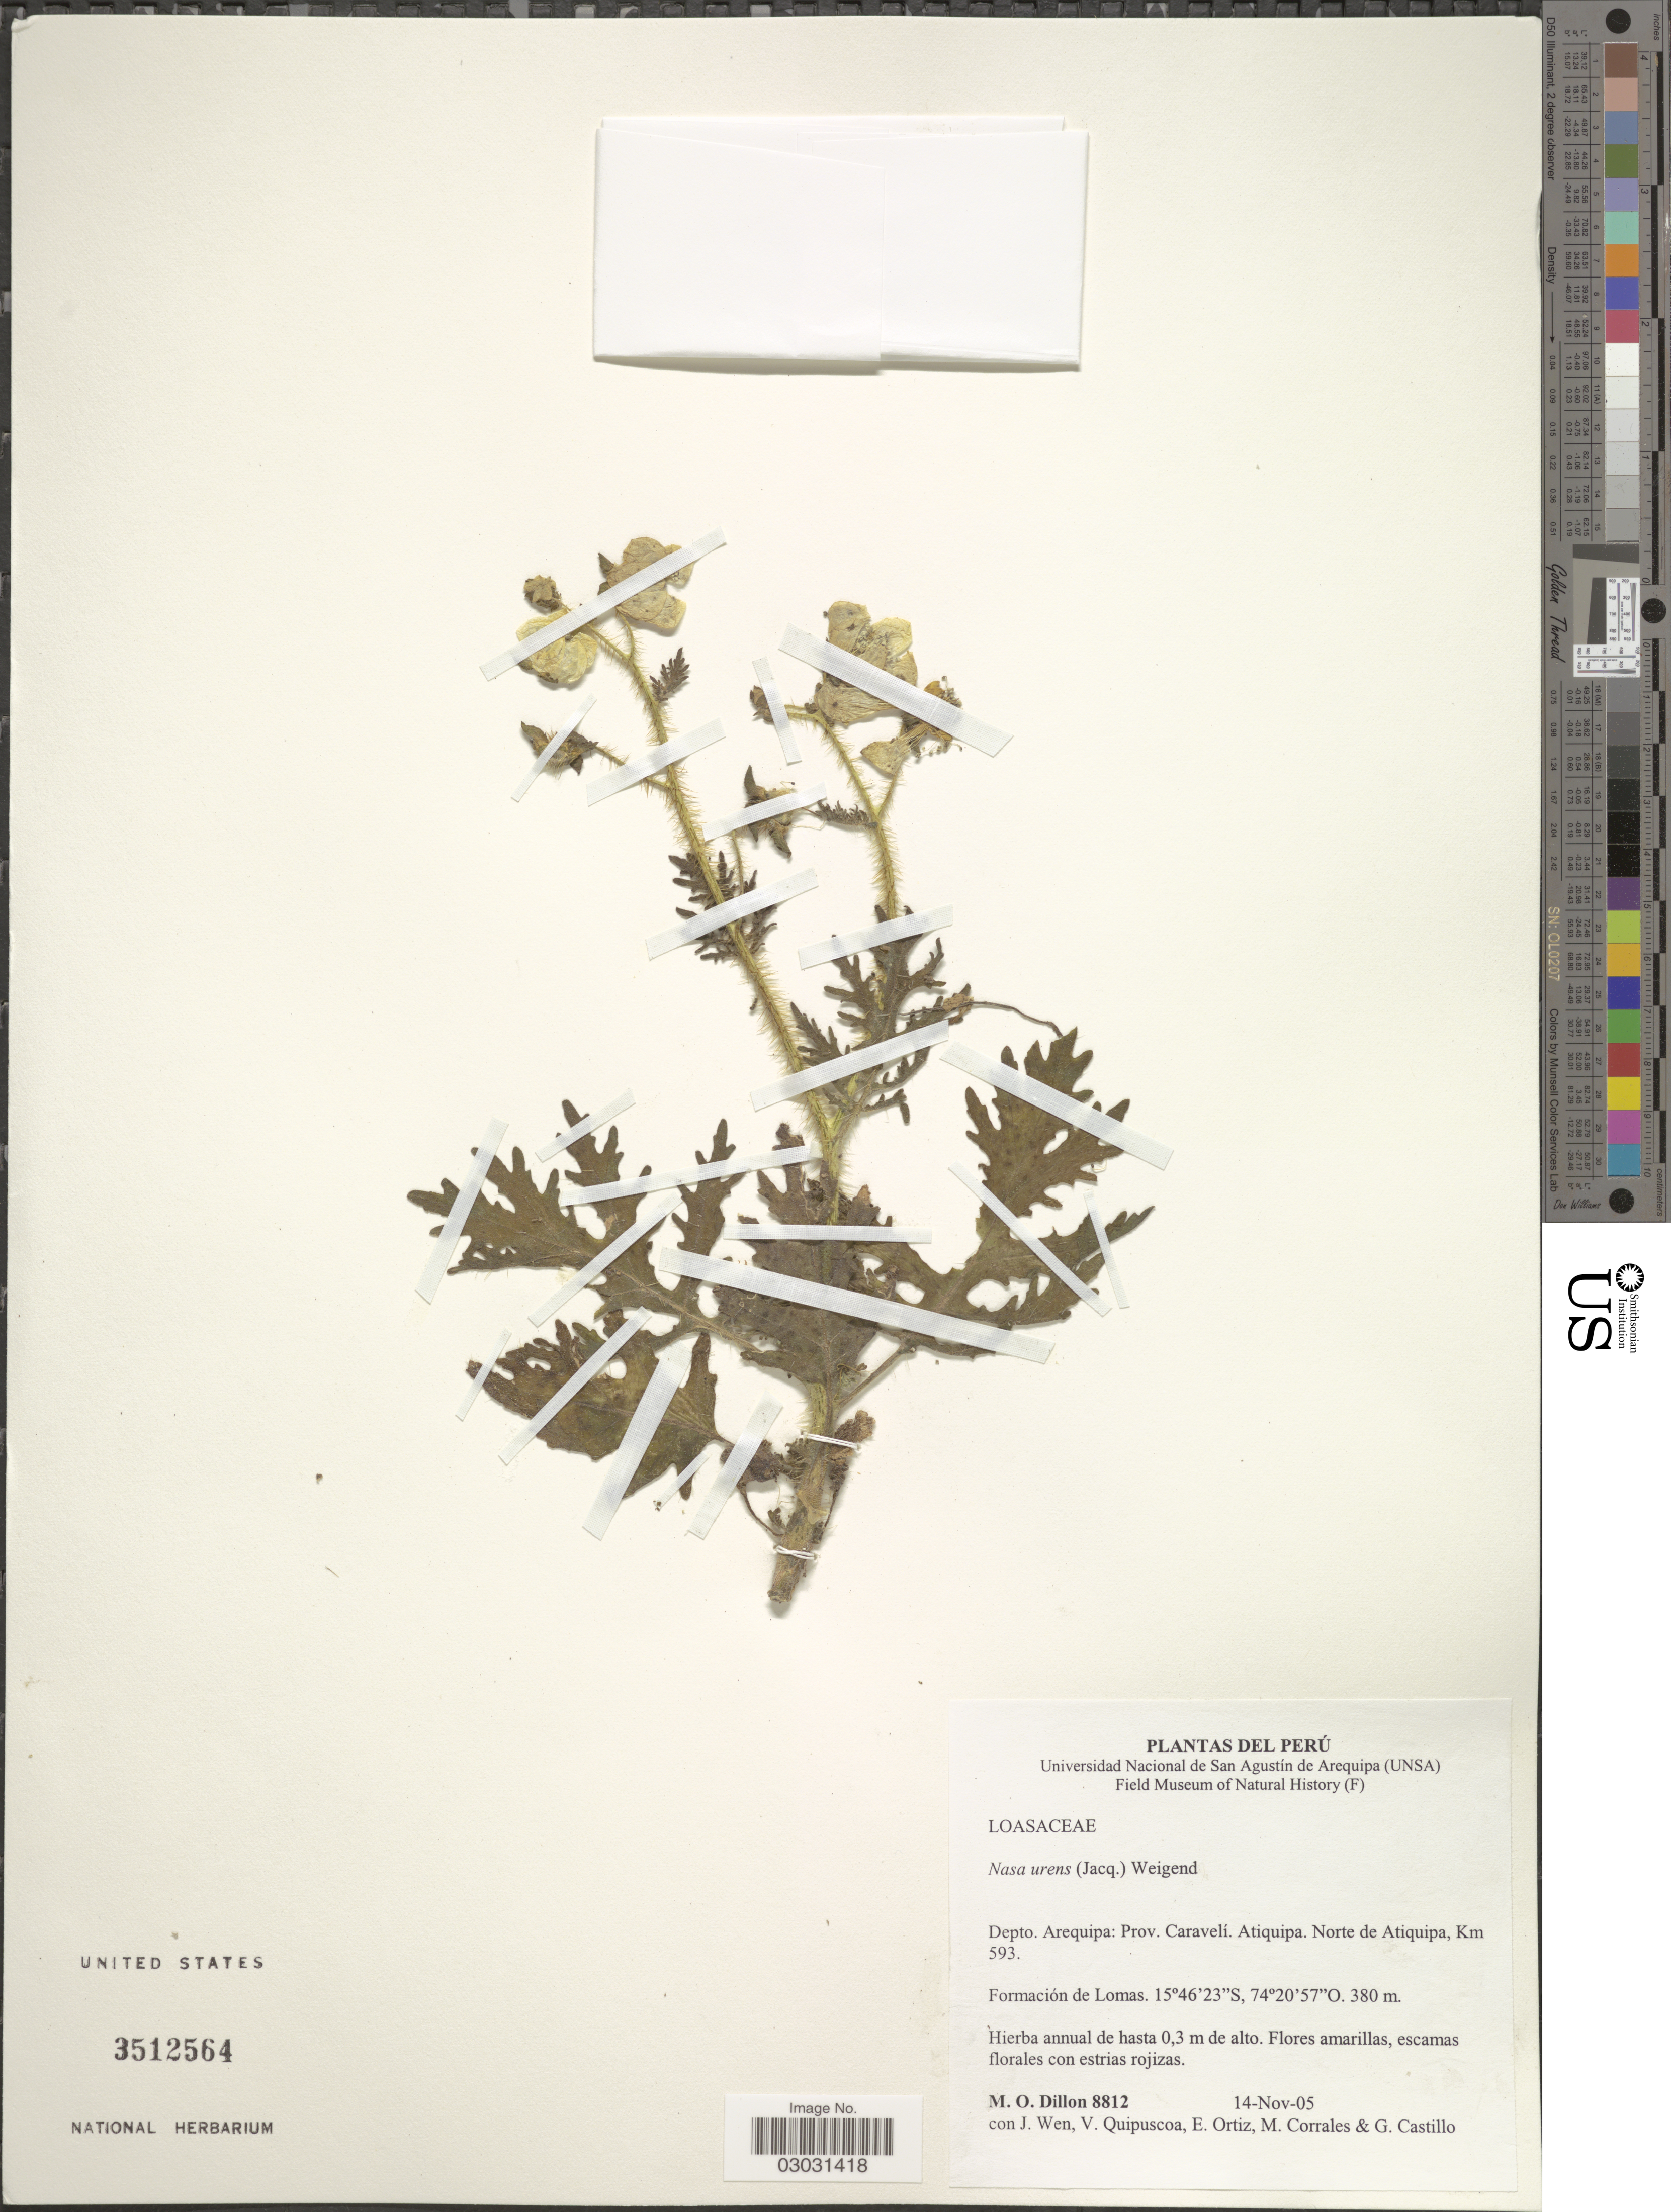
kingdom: Plantae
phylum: Tracheophyta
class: Magnoliopsida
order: Cornales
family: Loasaceae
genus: Nasa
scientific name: Nasa urens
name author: (Jacq.) Weigand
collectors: M. O. Dillon, J. Wen, V. Quipuscoa, E. Ortiz & et al.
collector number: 8812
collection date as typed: Transcribed d/m/y: 14/11/5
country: Peru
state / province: Arequipa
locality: Depto. Arequipa: Prov. Caravelí. Atiquipa. Norte de Atiquipa, Km 593.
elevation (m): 380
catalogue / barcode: US 3512564